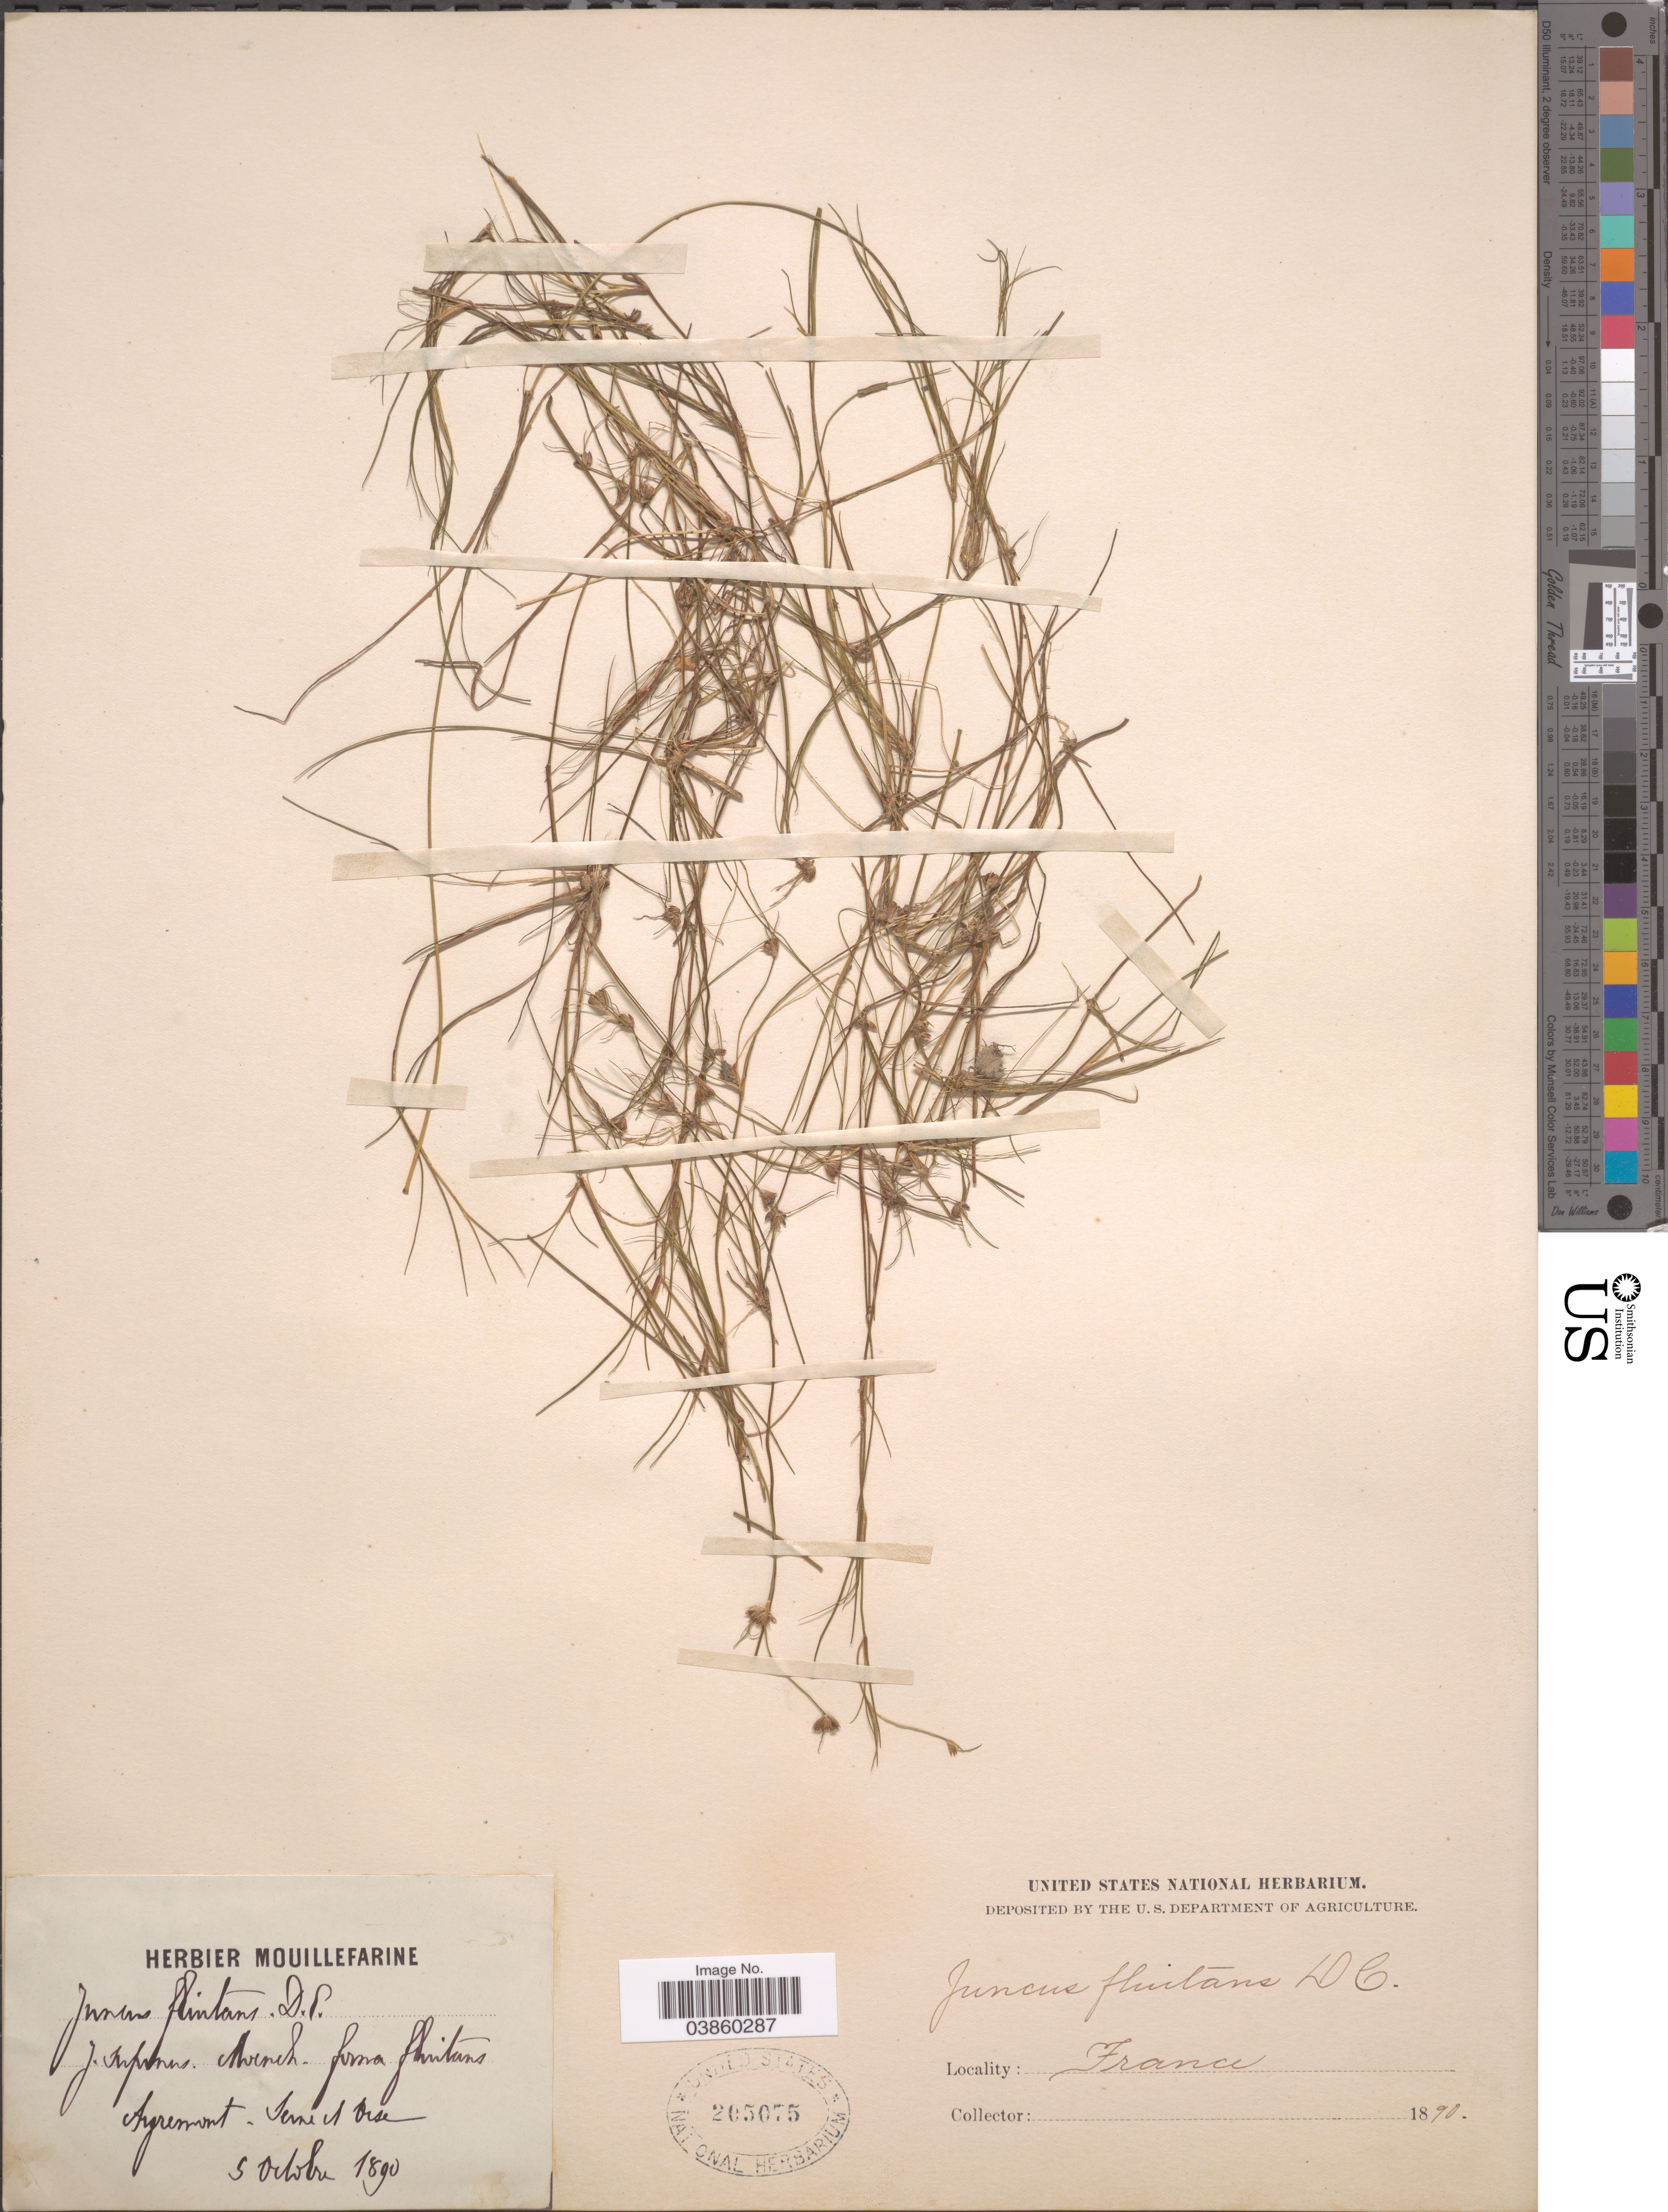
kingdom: Plantae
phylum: Tracheophyta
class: Liliopsida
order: Poales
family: Juncaceae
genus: Juncus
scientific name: Juncus fluitans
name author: Lam.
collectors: ex herb. Mouillefarine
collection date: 1890-10-05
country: France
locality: Aigremont. Seine et Oise.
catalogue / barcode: US 265075